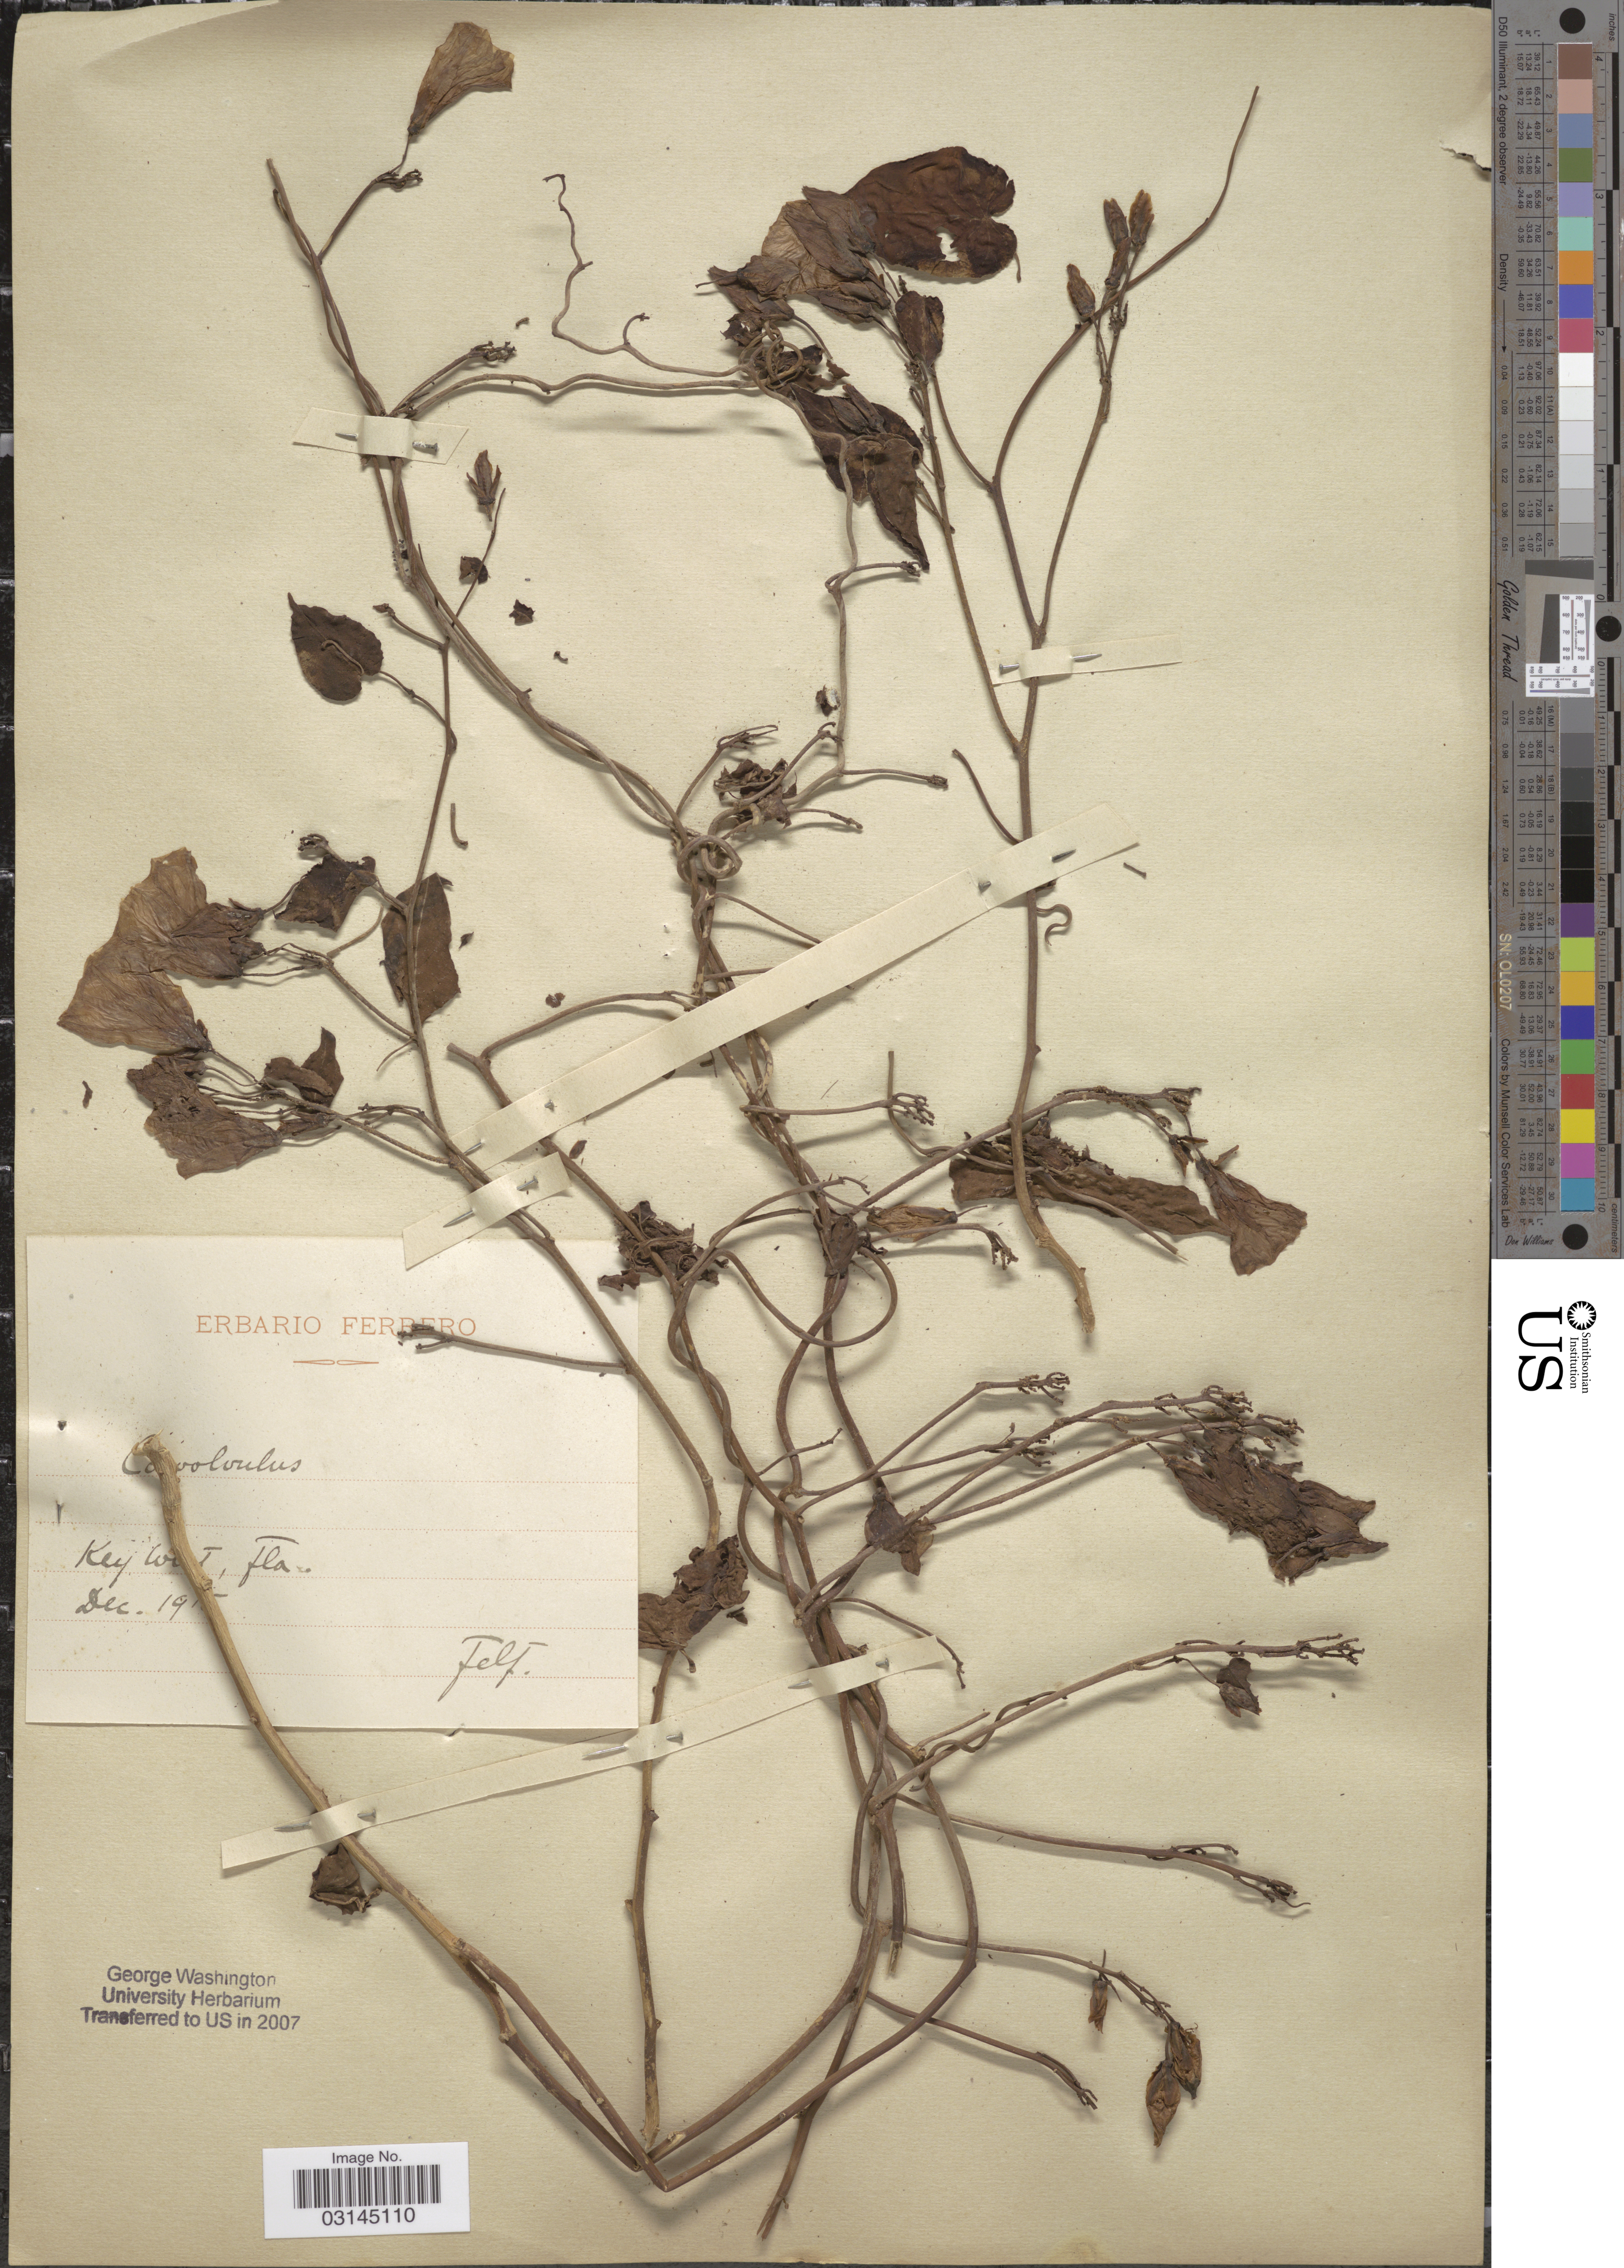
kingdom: Plantae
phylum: Tracheophyta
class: Magnoliopsida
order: Solanales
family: Convolvulaceae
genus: Convolvulus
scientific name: Convolvulus sp.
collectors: F. Ferrero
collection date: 1915-12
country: United States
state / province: Florida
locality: Key West, Fla.